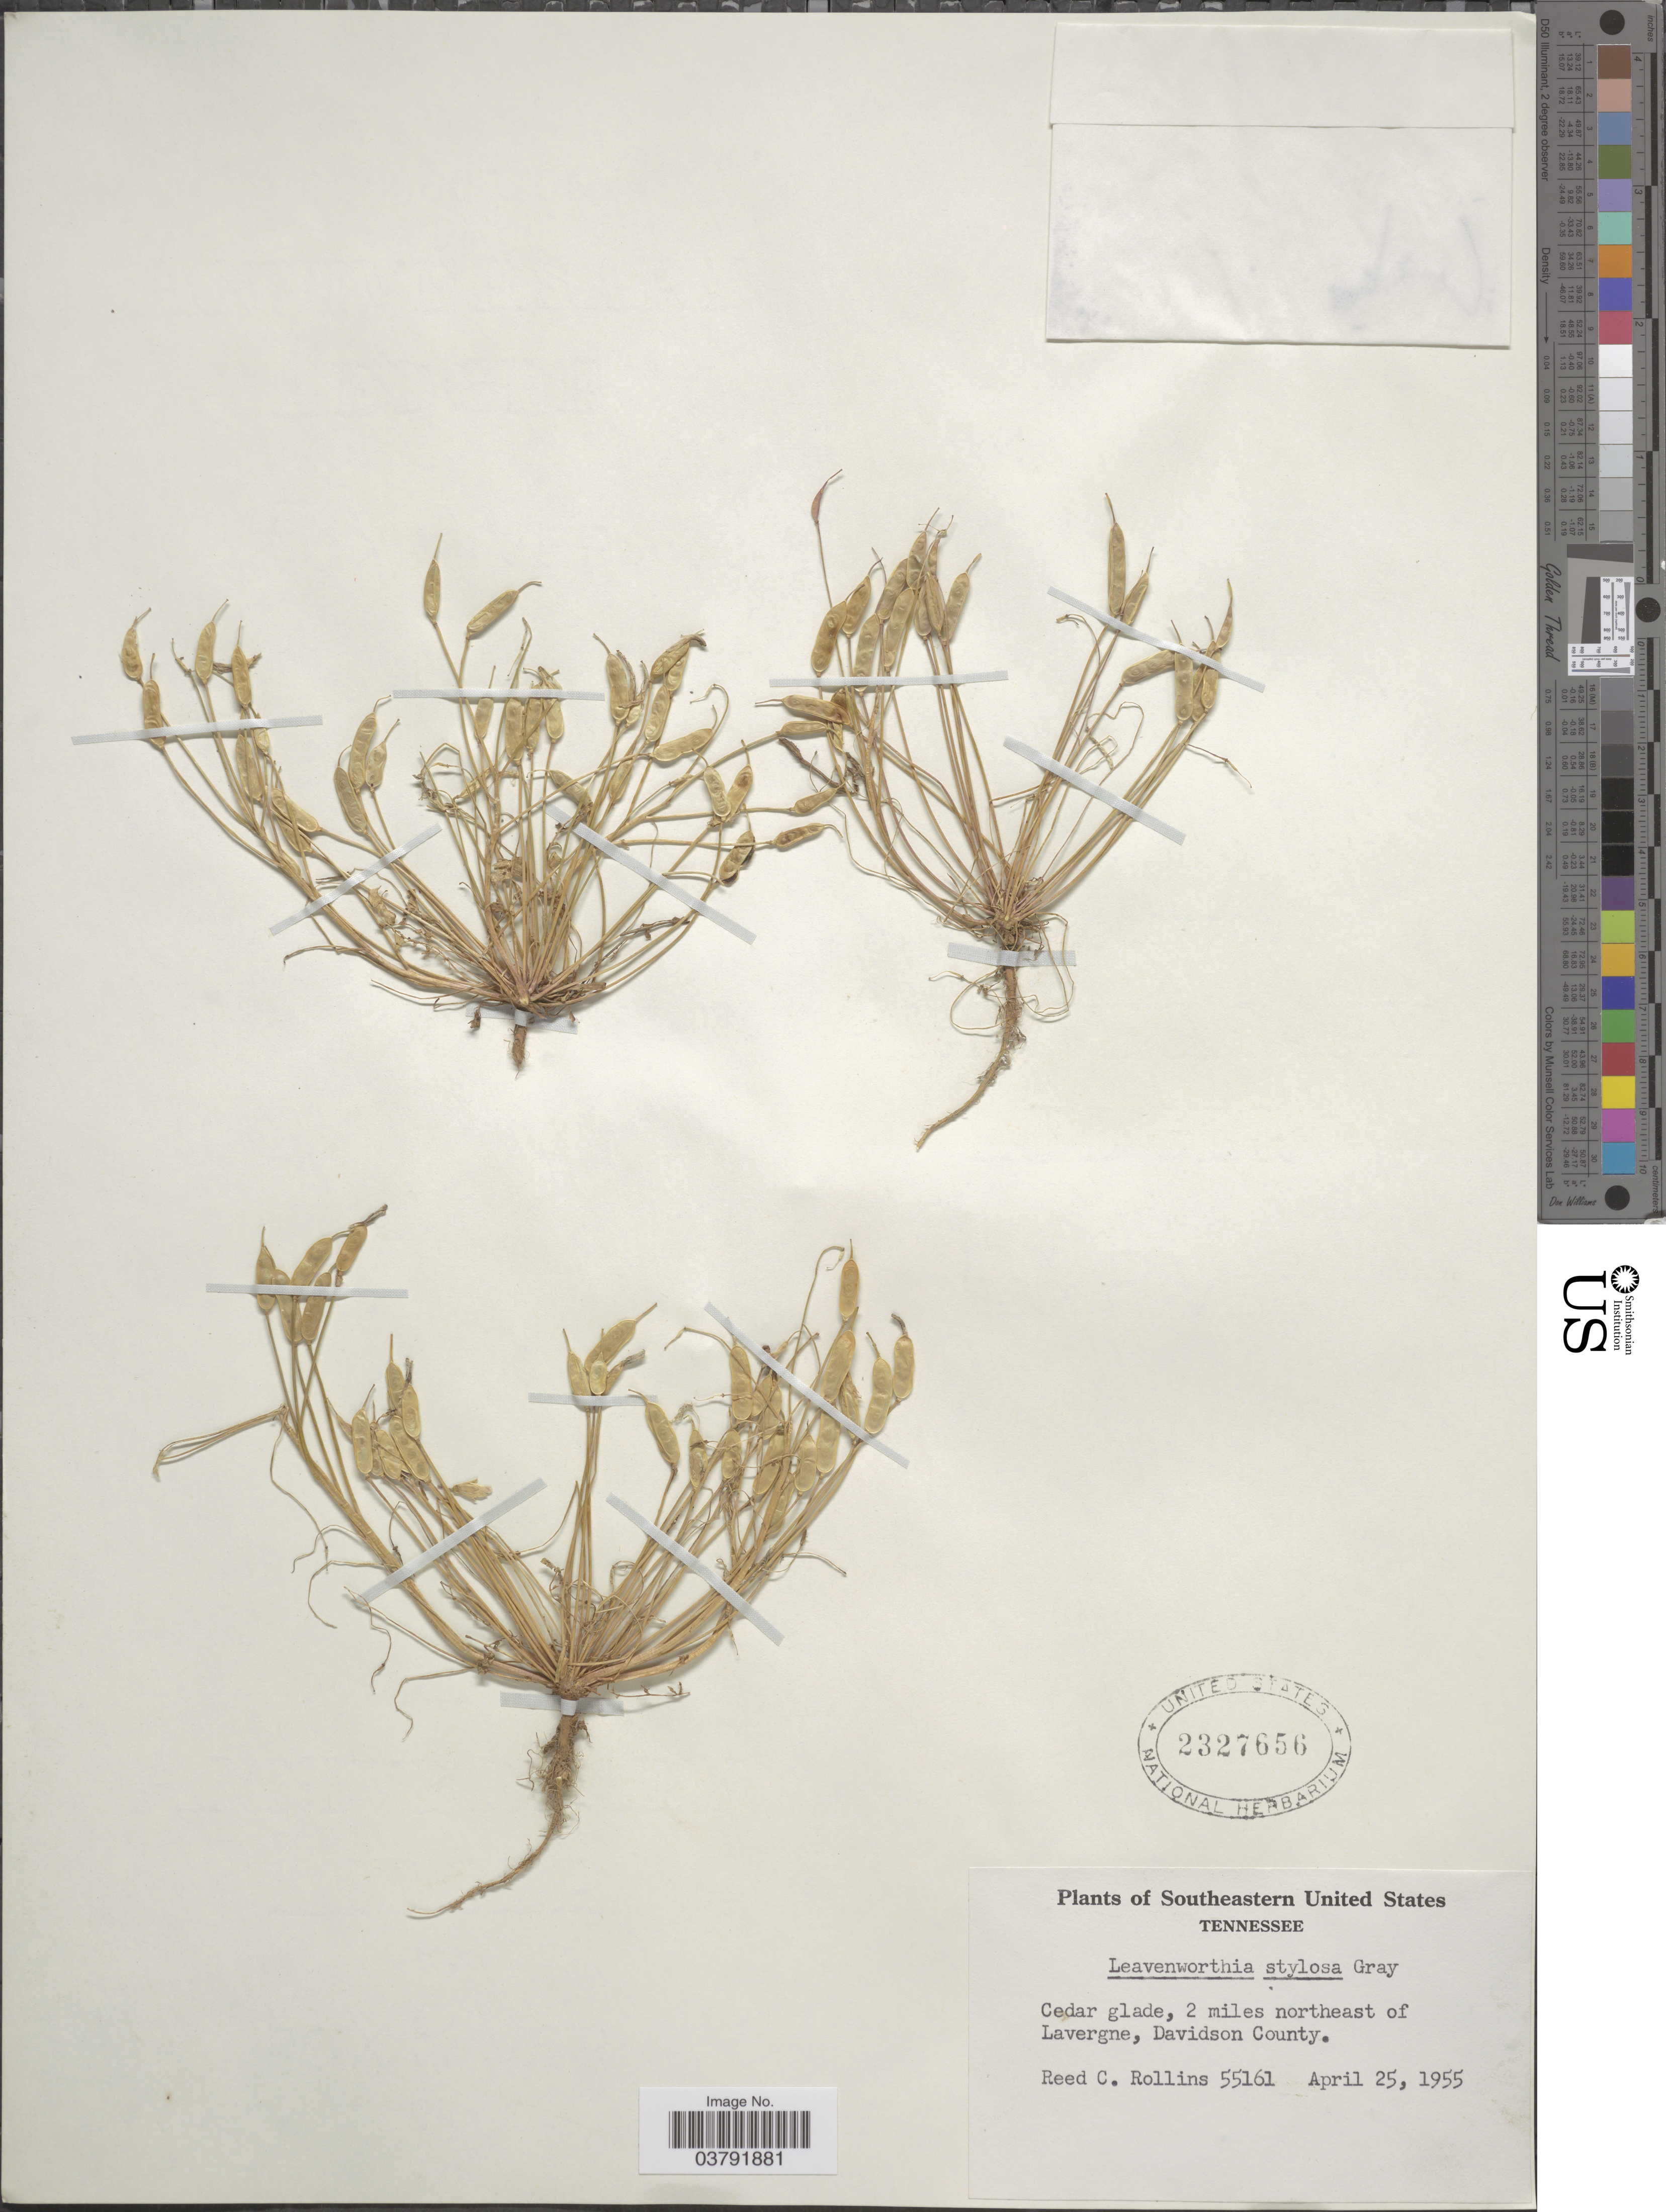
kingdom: Plantae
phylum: Tracheophyta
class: Magnoliopsida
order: Brassicales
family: Brassicaceae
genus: Leavenworthia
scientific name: Leavenworthia stylosa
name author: A. Gray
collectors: R. C. Rollins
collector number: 55161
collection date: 1955-04-25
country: United States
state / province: Tennessee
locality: Southeastern United States. 2 miles northeast of Lavergne, Davidson County.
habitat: cedar glade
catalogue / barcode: US 2327656